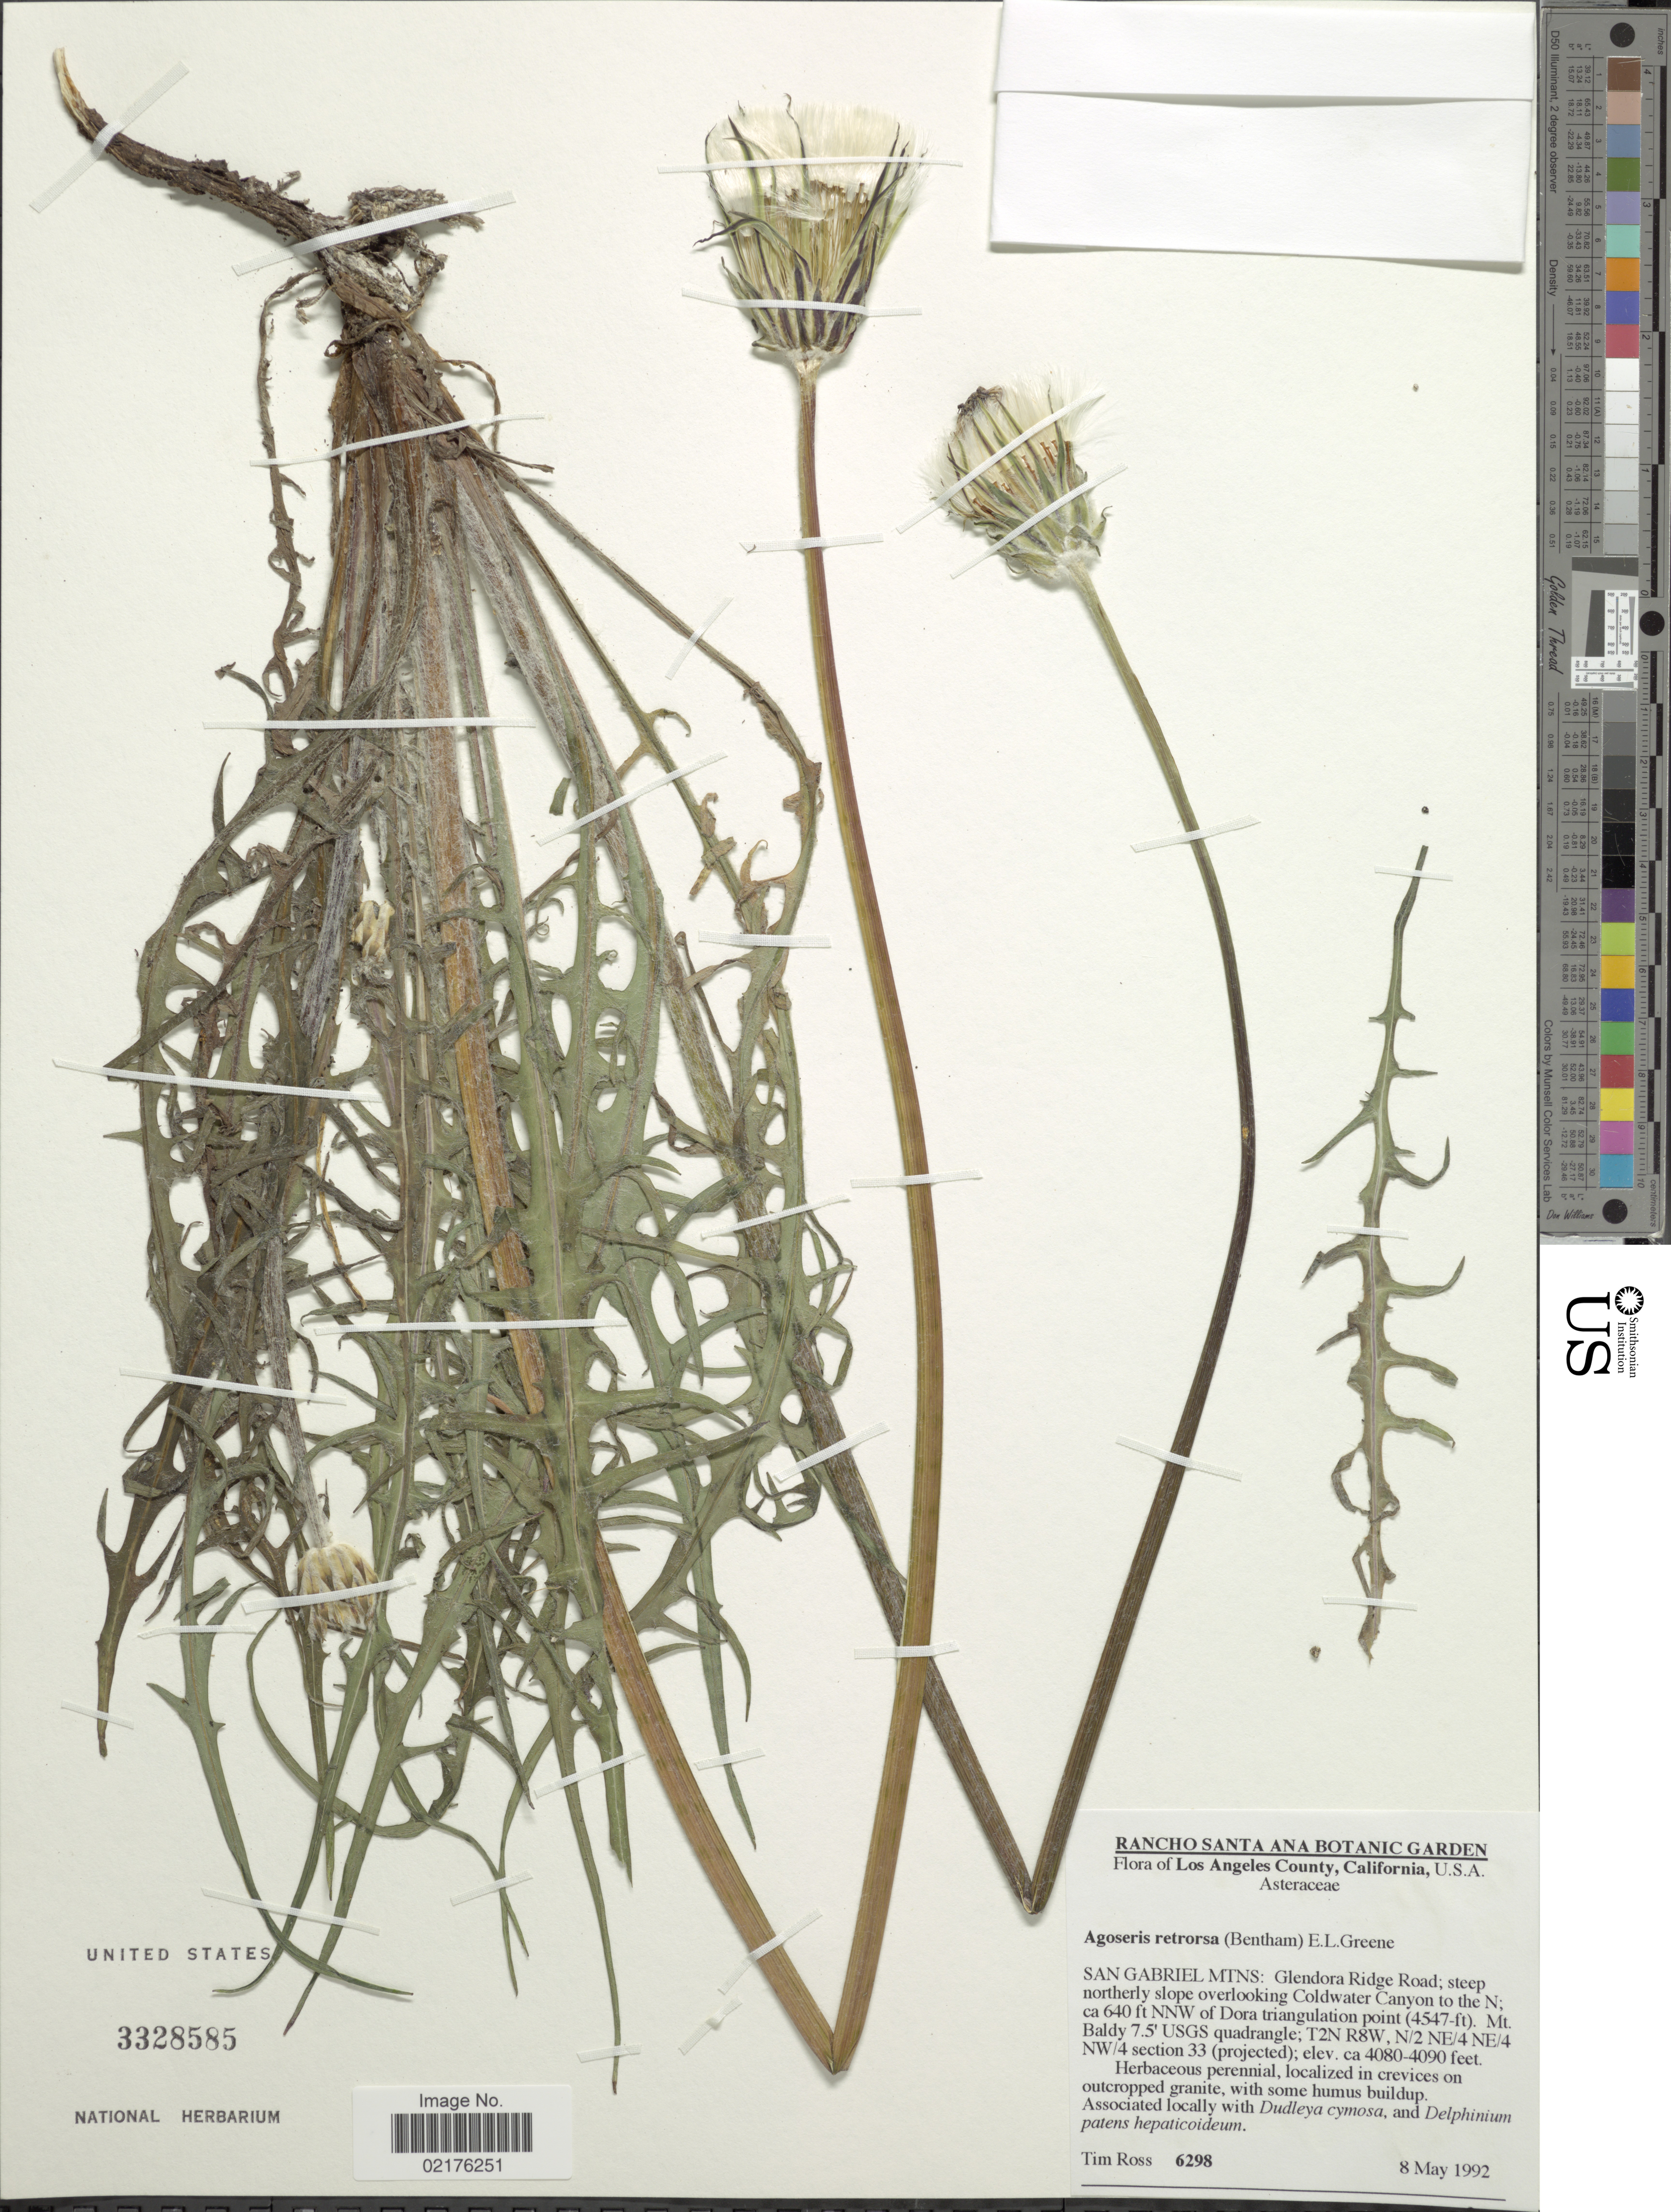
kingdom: Plantae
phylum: Tracheophyta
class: Magnoliopsida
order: Asterales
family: Asteraceae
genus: Agoseris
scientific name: Agoseris retrorsa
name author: (Benth.) Greene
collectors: T. Ross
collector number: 6298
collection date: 1992-05-08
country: United States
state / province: California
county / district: Los Angeles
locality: Los Angeles County, California, U.S.A., San Gabriel Mtns: Glendora Road, steep northerkly slope overlooking Coldwater Canyon to the N, NNW of Dora triangulation point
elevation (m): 1244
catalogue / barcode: US 3328585